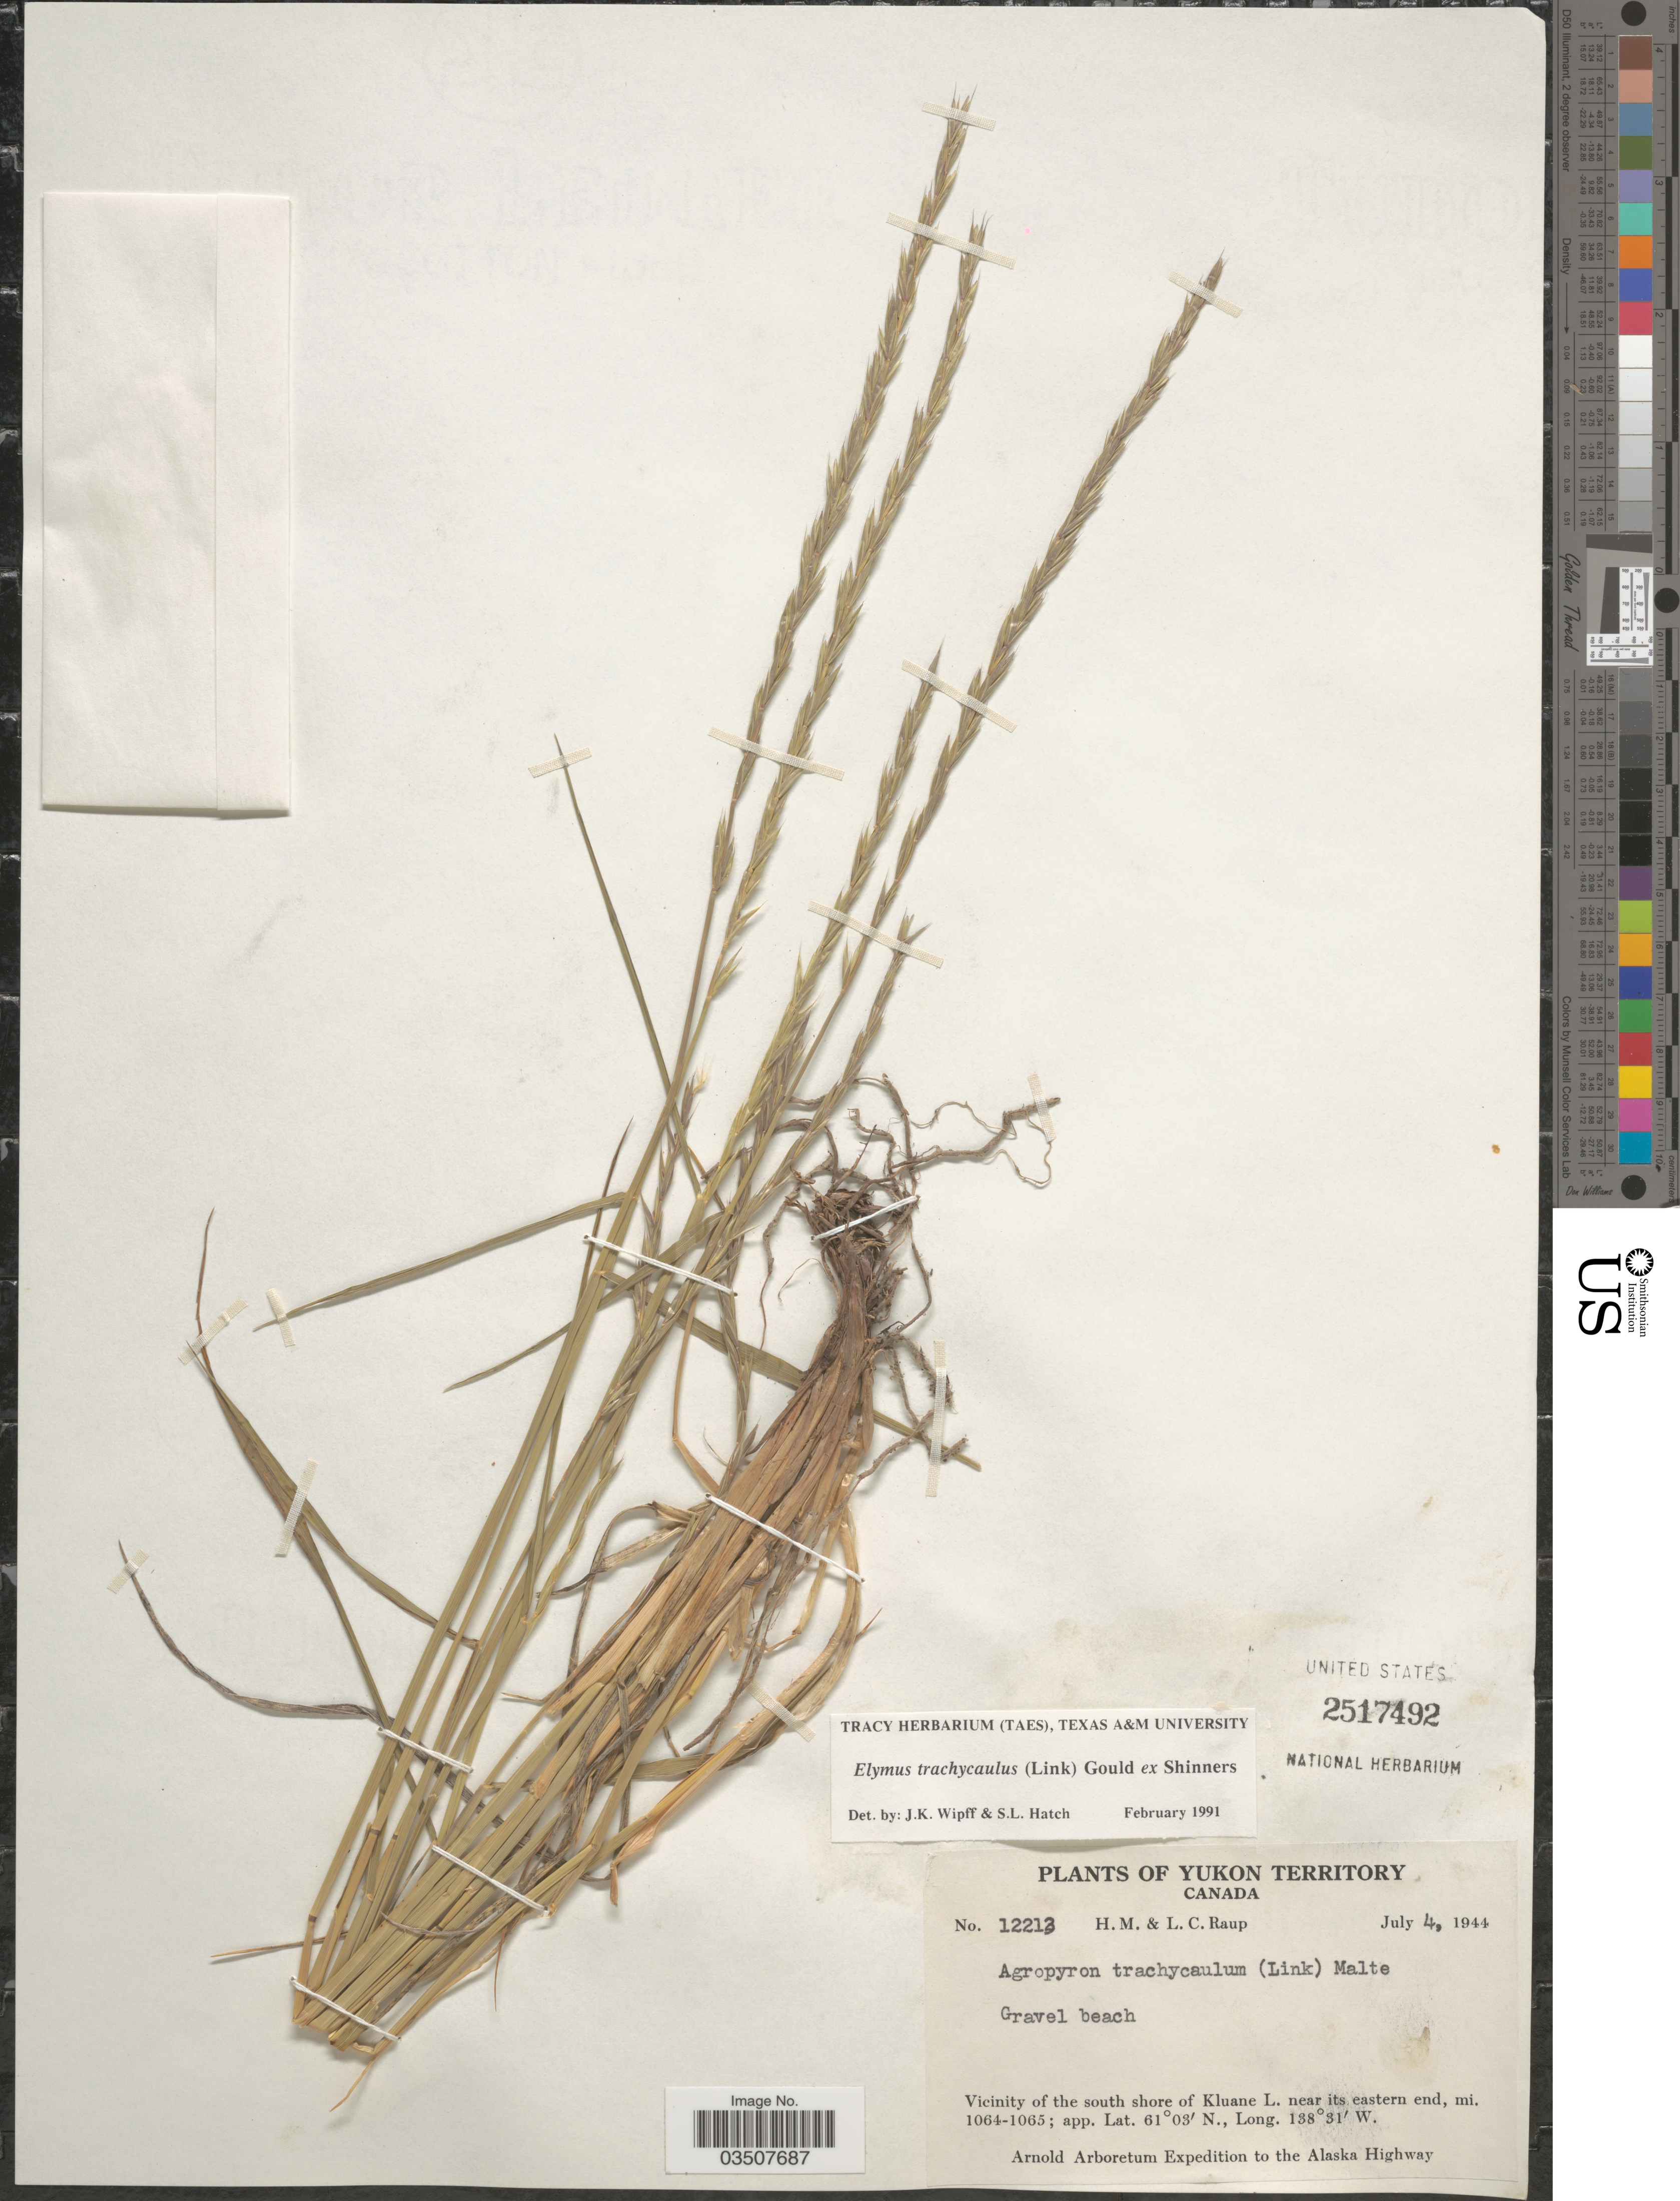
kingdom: Plantae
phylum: Tracheophyta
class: Liliopsida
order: Poales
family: Poaceae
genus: Elymus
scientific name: Elymus trachycaulus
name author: (Link) Gould ex Shinners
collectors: H. Raup & L. Raup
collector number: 12213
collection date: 1944-07-04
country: Canada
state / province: Yukon Territory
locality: Vicinity of the south shore of Kluane L. near its eastern end, mi. 1064-1065. Arnold Arboretum Expedition to the Alaska Highway.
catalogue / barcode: US 2517492